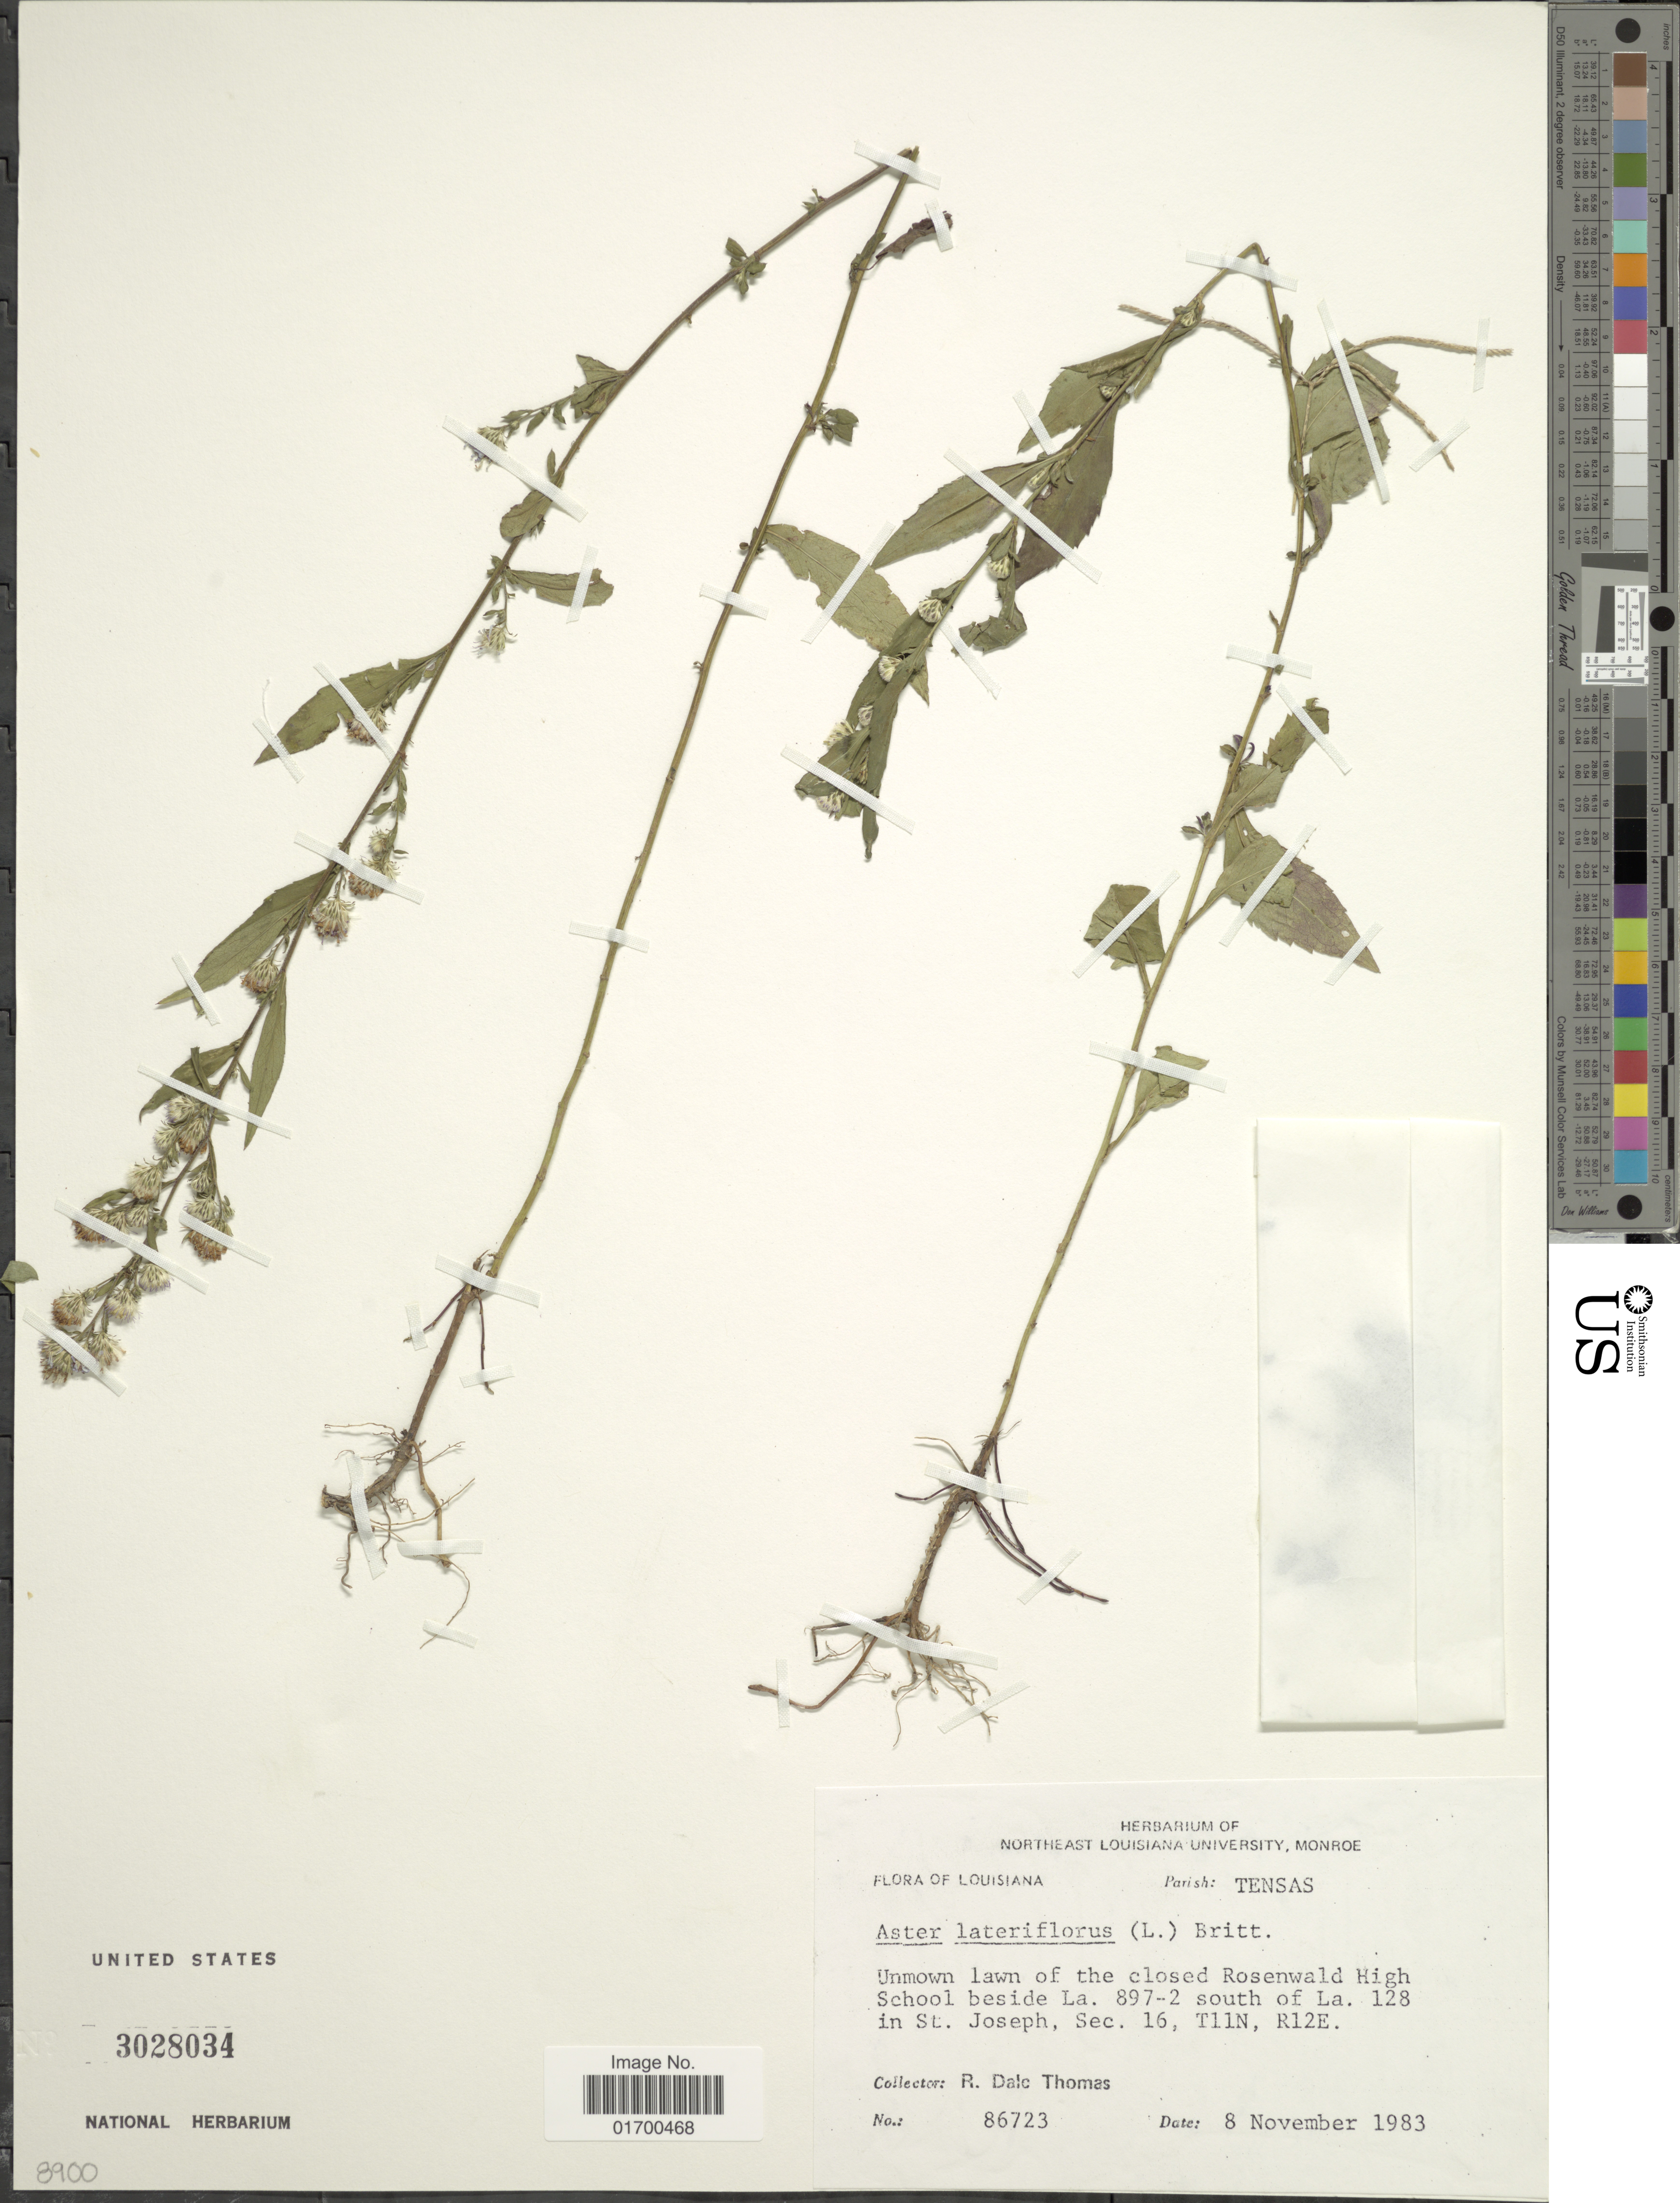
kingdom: Plantae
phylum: Tracheophyta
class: Magnoliopsida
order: Asterales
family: Asteraceae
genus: Symphyotrichum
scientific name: Symphyotrichum lateriflorum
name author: (L.) Á. Löve & D. Löve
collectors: R. Thomas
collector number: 86723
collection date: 1983-11-08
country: United States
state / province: Louisiana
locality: Tensas Parish, Unmown lawn of the closed Rosenwald High School beside La. 897-2 south of La. 128 in St. Joseph,Sec. 16, T11N, R12E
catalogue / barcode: US 3028034